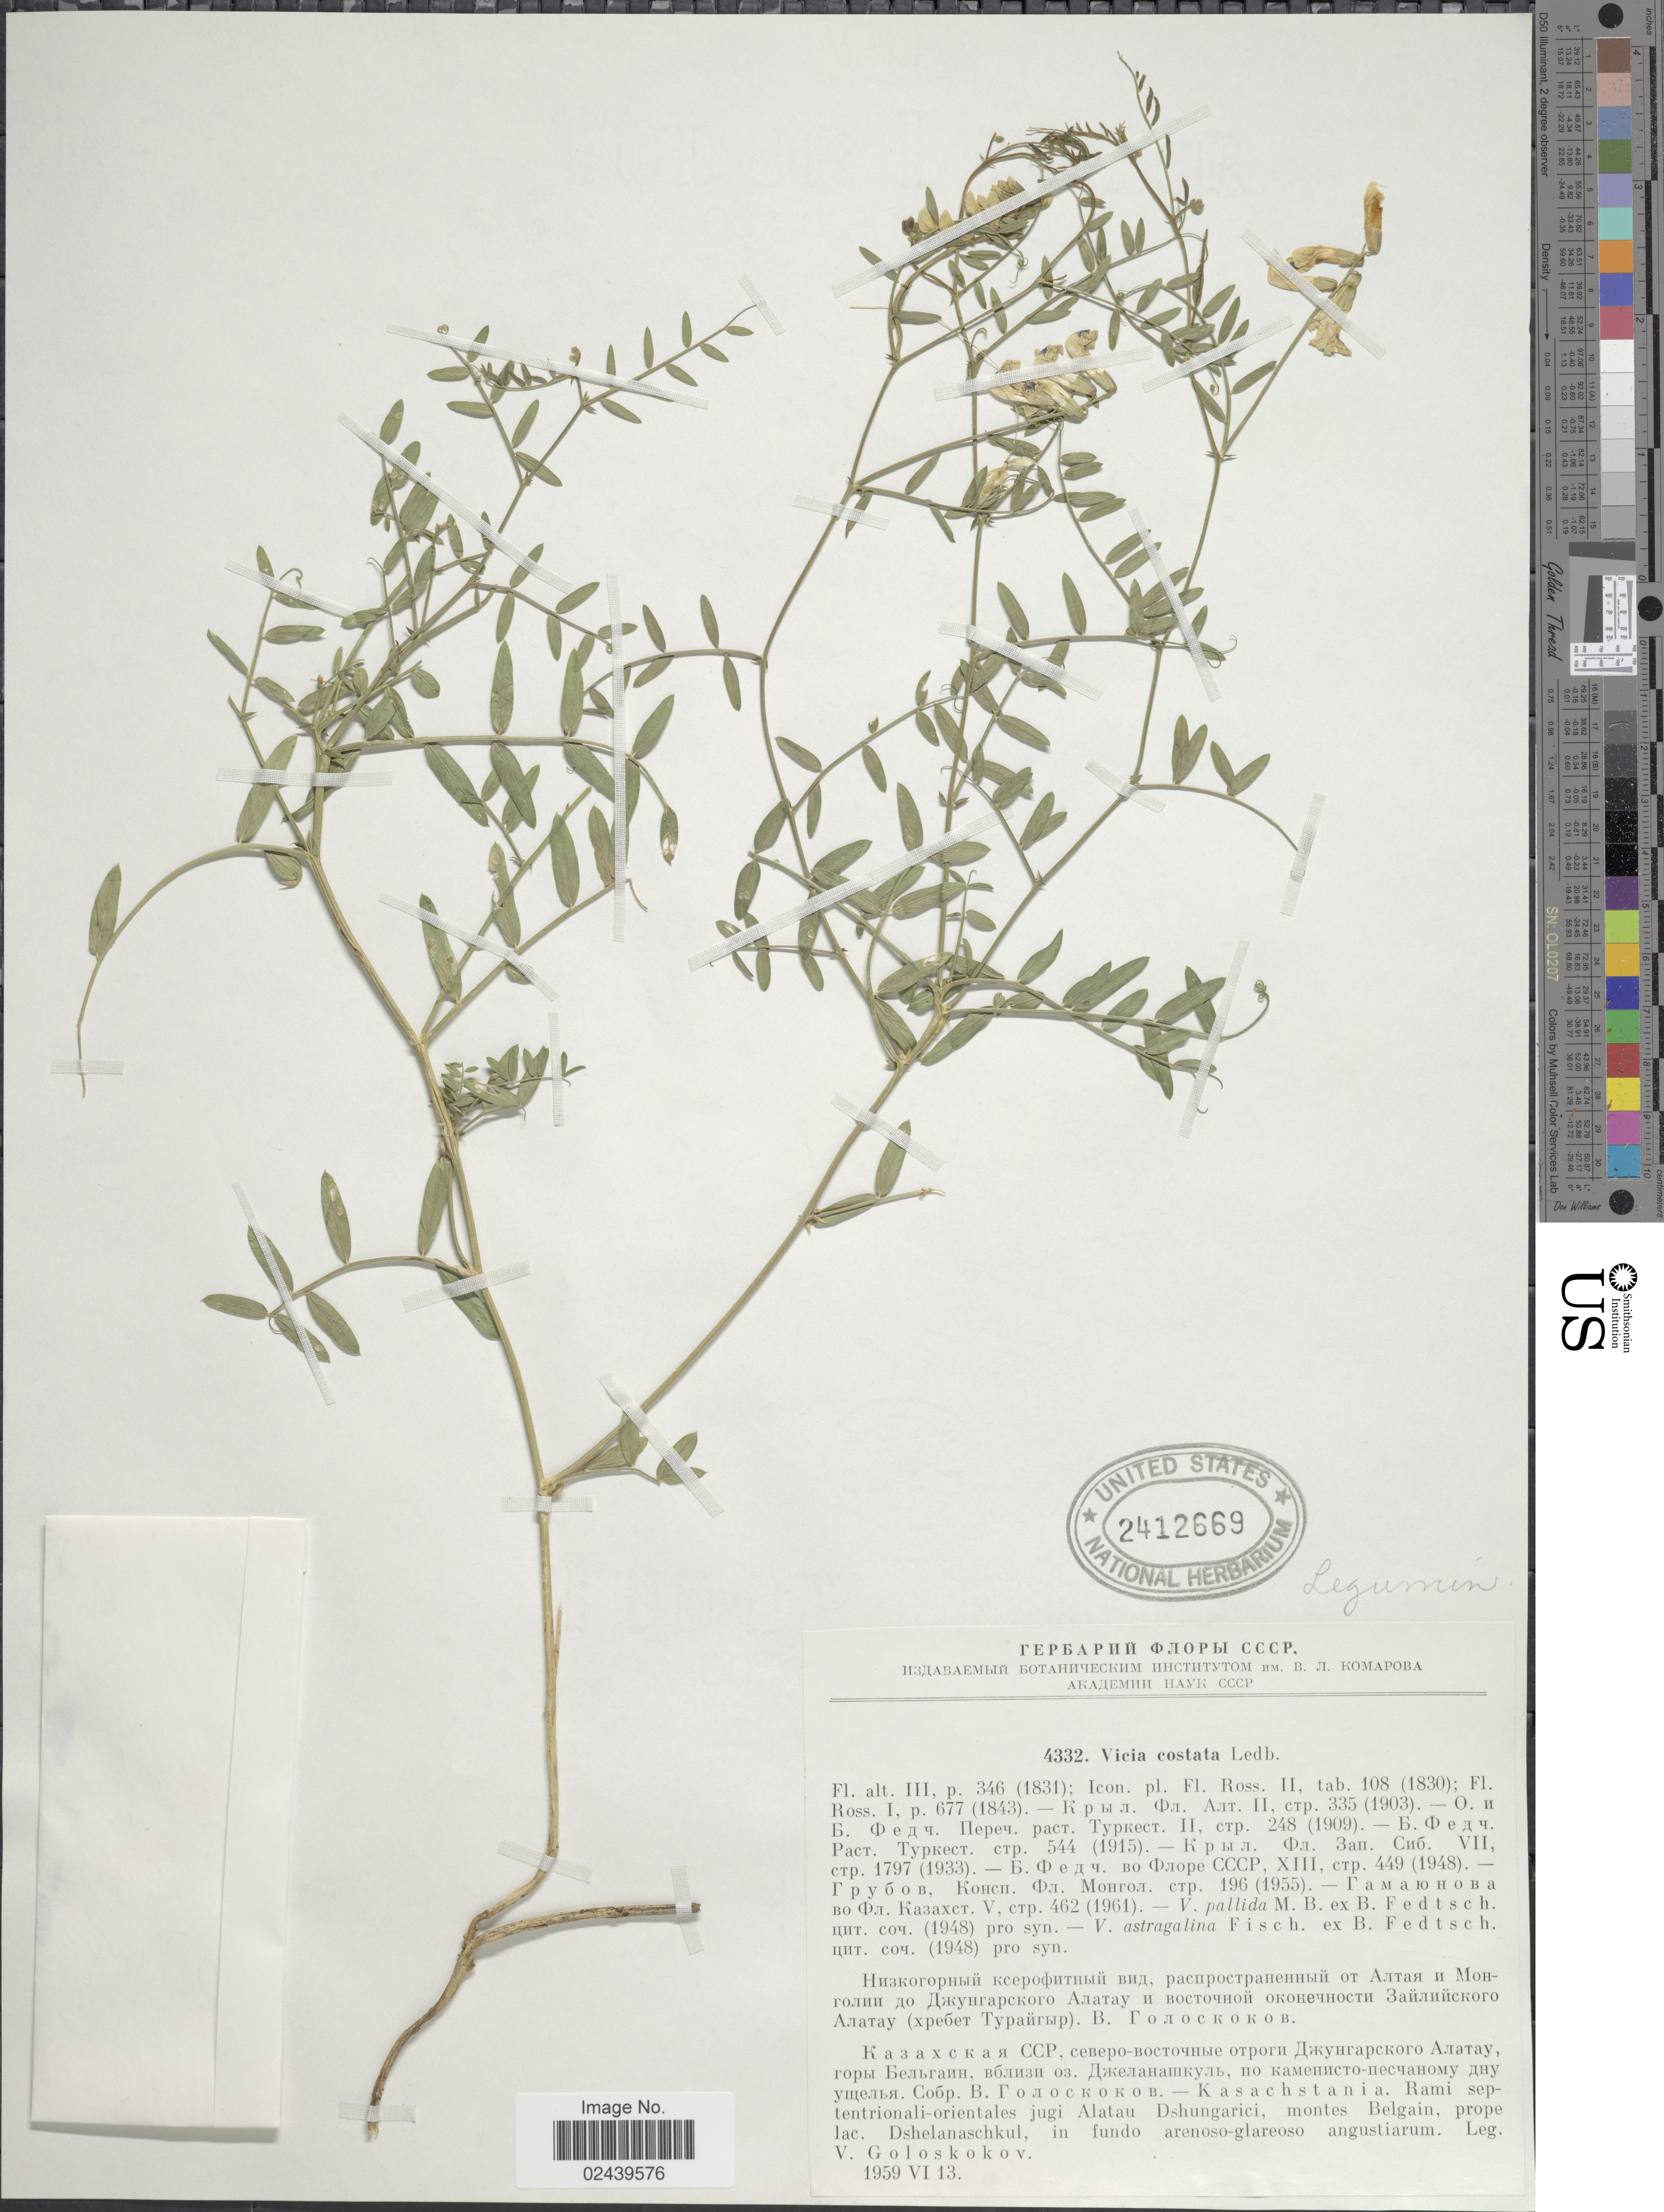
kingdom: Plantae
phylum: Tracheophyta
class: Magnoliopsida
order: Fabales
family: Fabaceae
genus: Vicia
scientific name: Vicia costata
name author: Ledeb.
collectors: V. P. Goloskokov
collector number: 4332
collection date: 1959-06-13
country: Kazakhstan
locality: Rami septentrionali-orientales jugi Alatau Dshungarici, montes Belgain. prope lac. Dshelanaschkul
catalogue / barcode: US 2412669